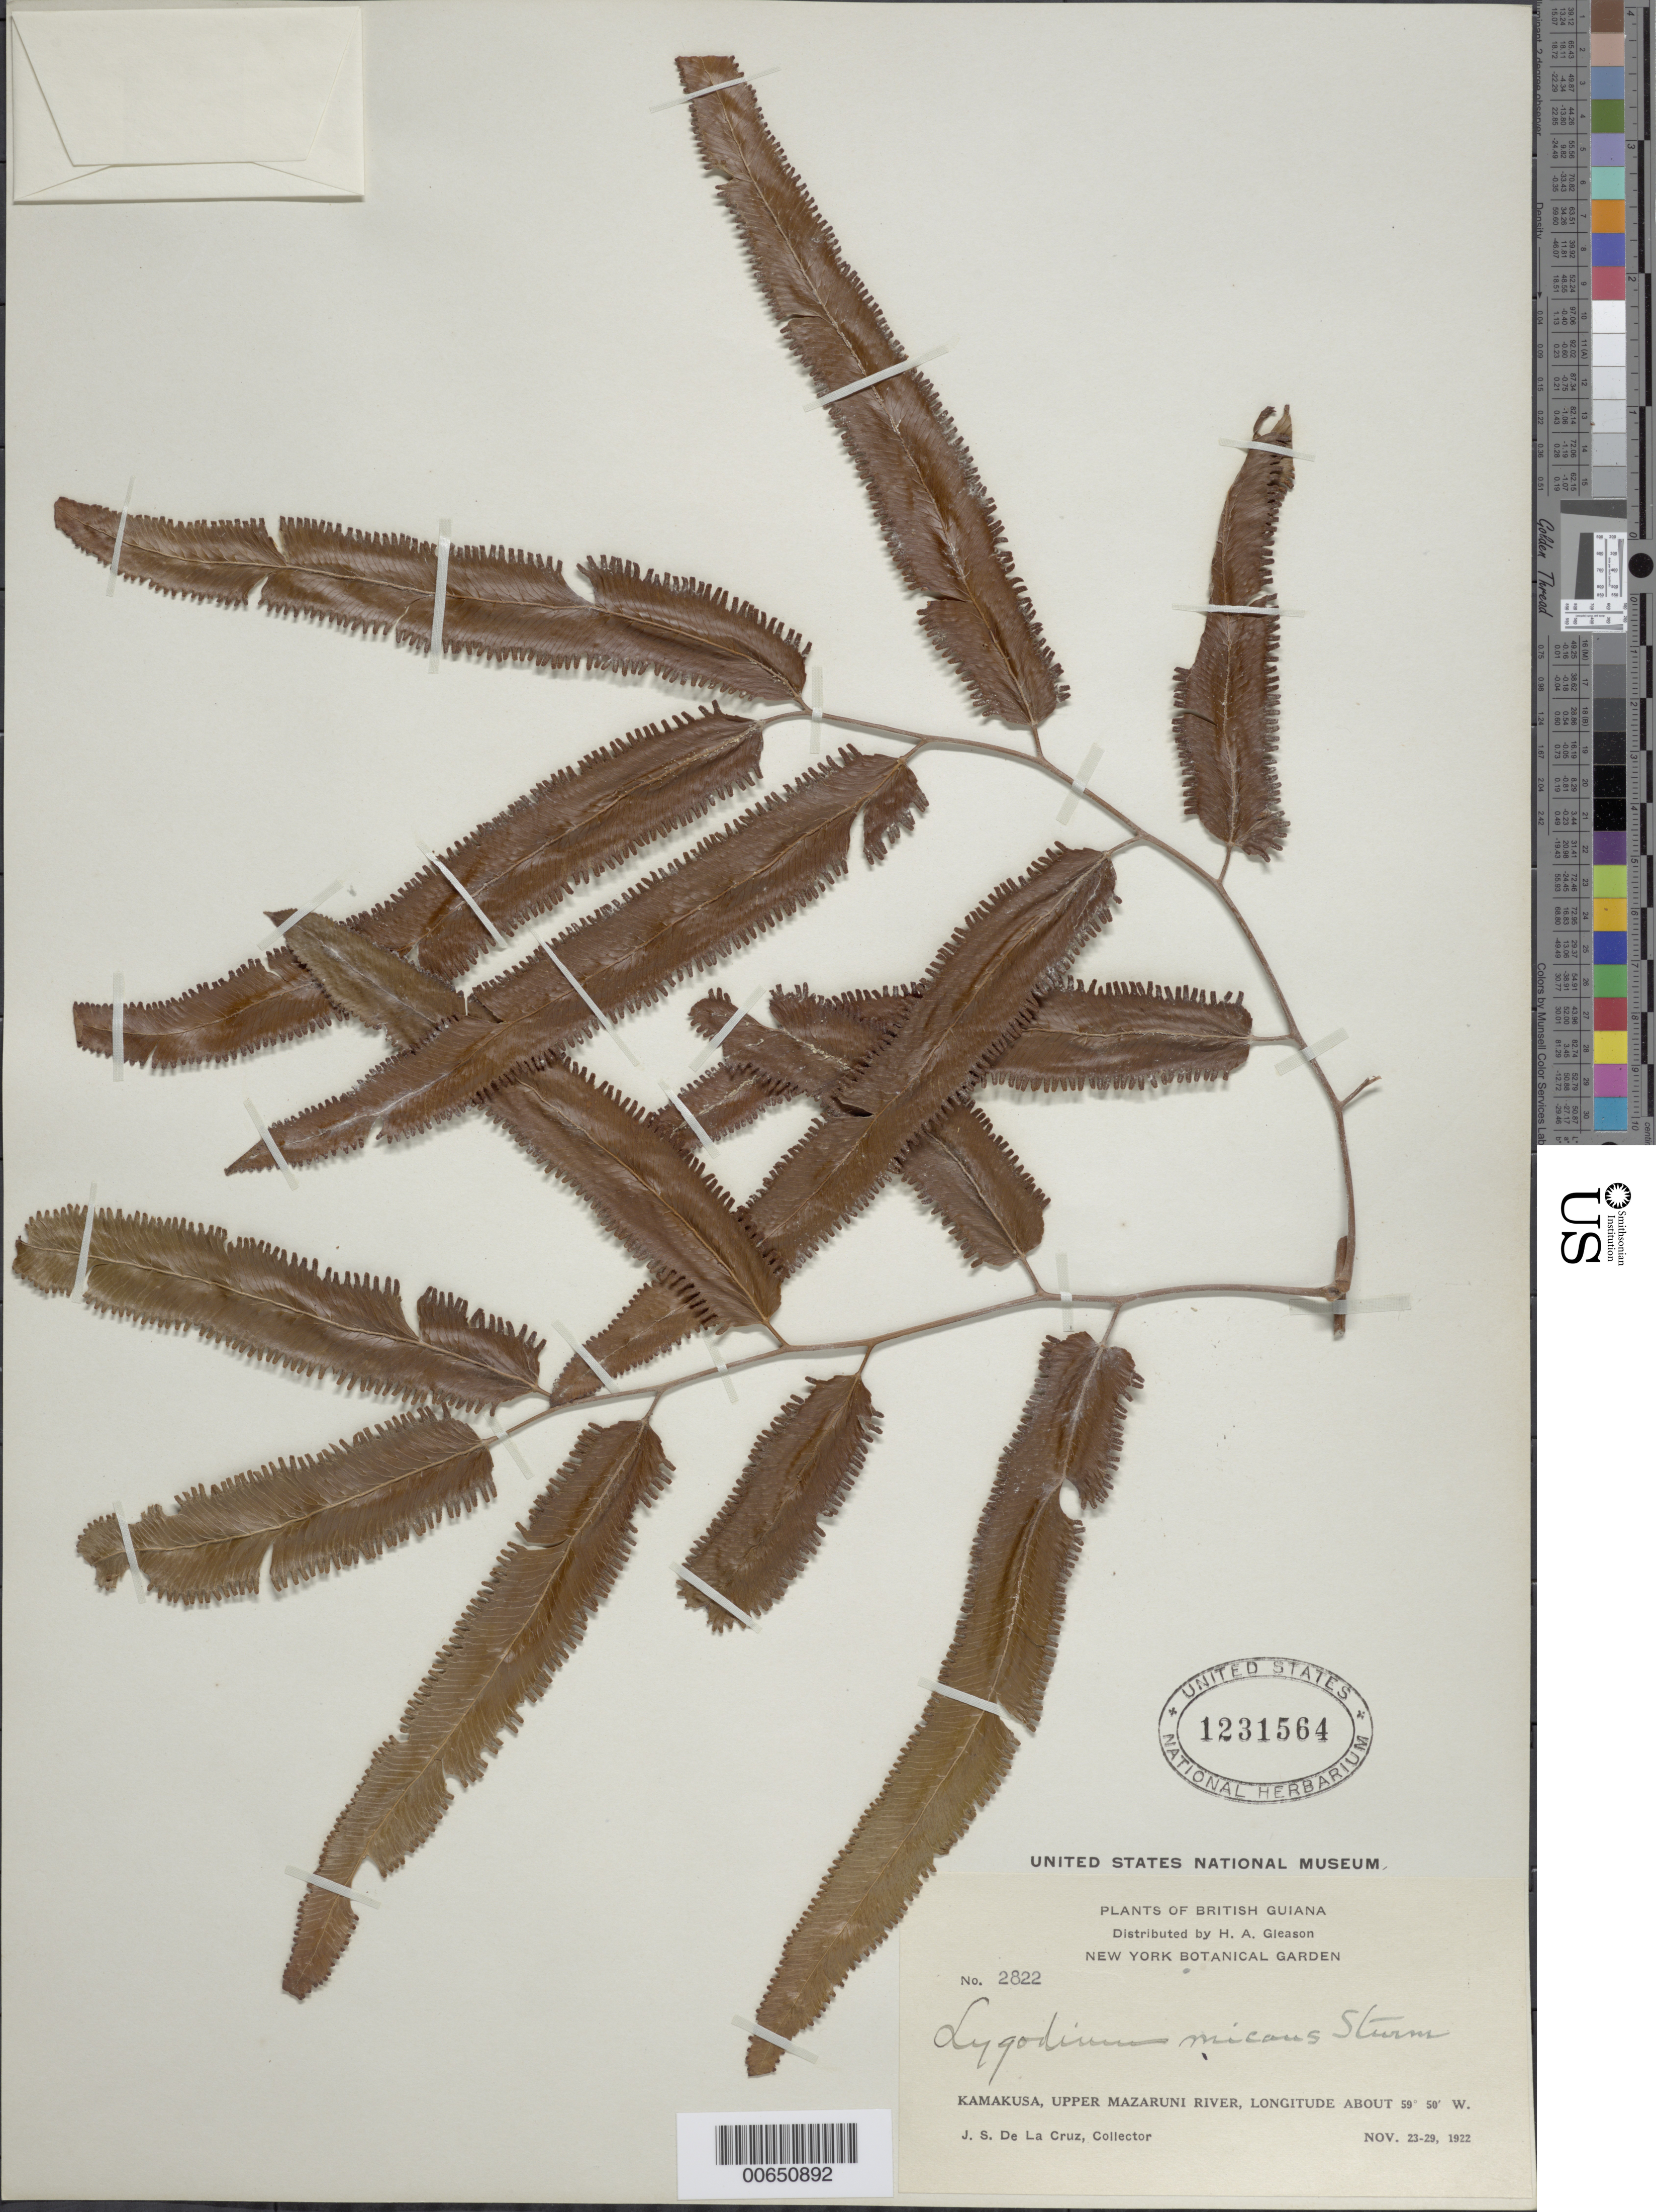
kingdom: Plantae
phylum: Tracheophyta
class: Polypodiopsida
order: Schizaeales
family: Lygodiaceae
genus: Lygodium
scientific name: Lygodium volubile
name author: Sw.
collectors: J. S. de la Cruz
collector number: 2822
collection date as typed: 23-Nov-22 to 29-Nov-22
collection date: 1922-11-23/1922-11-29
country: Guyana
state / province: Cuyuni-Mazaruni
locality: Kamakusa, Upper Mazaruni R.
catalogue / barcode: US 1231564